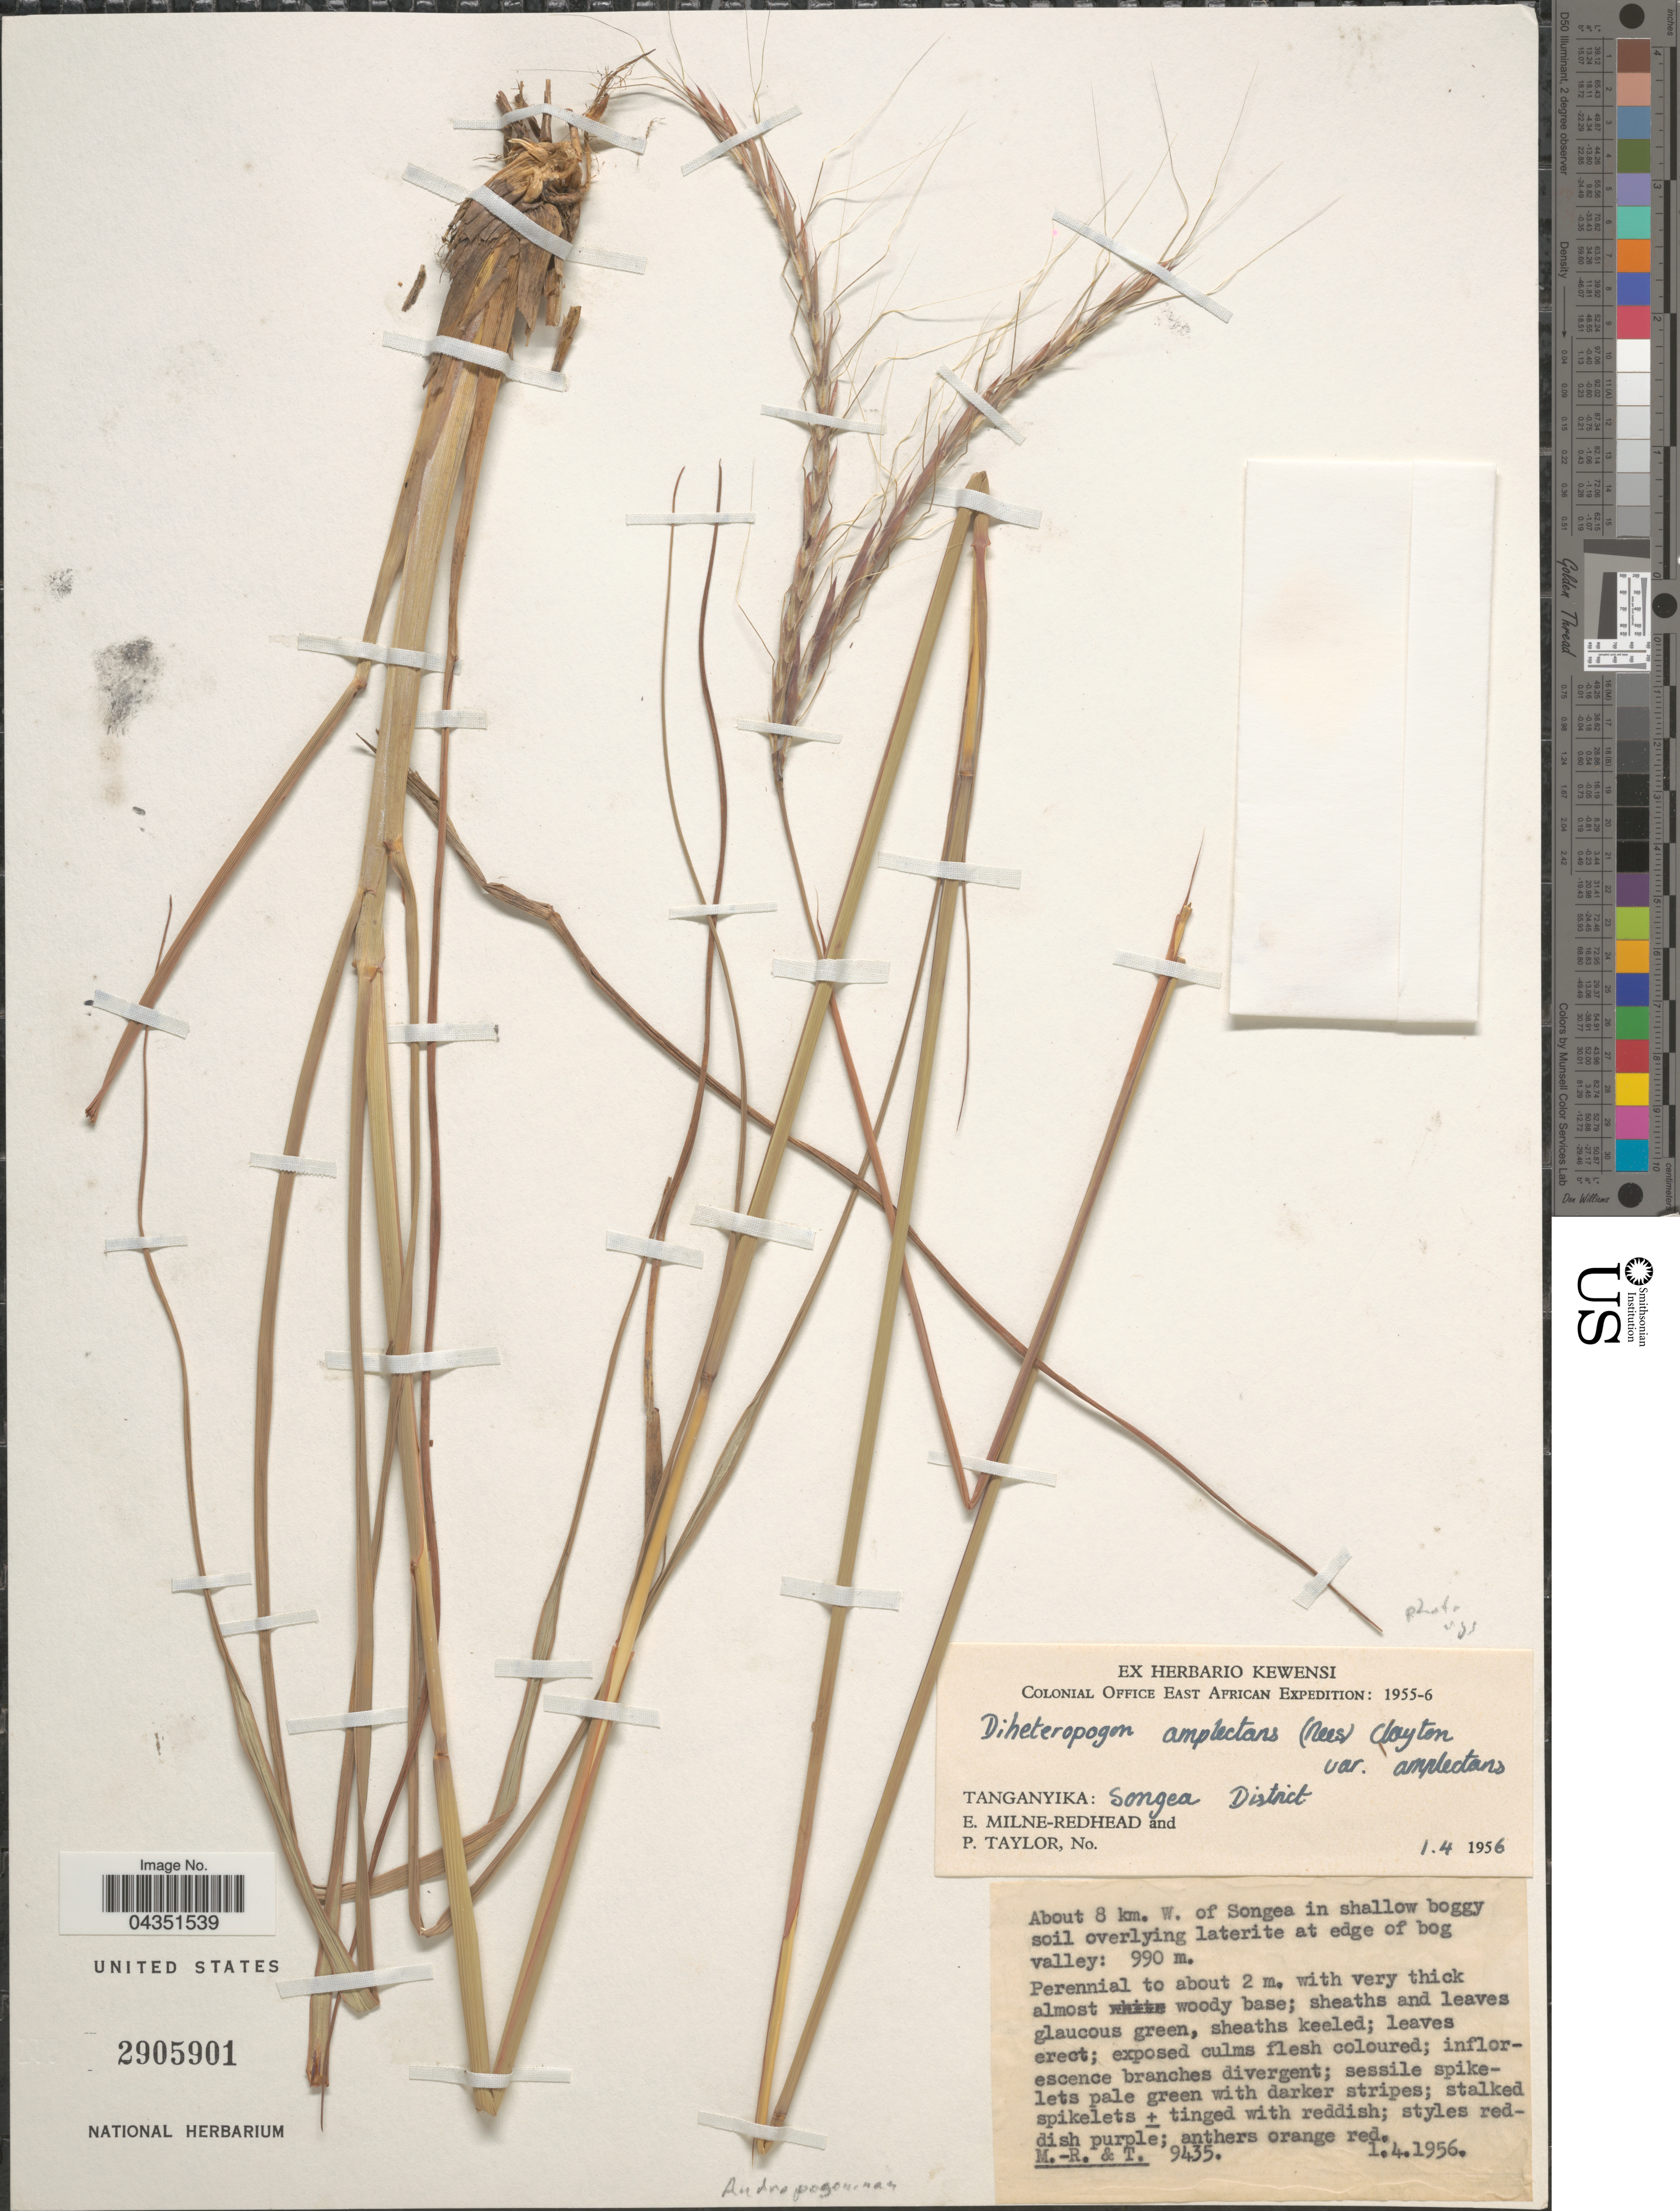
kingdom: Plantae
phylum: Tracheophyta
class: Liliopsida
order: Poales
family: Poaceae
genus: Diheteropogon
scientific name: Diheteropogon amplectens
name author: (Nees) Clayton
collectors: E. W. Milne-Redhead & P. Taylor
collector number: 9435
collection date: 1956-04-01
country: Tanzania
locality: Colonial Office East African Expedition: 1955-6. Tanganyika: Songea District. About 8 km. W. of Songea in shallow boggy soil overlying laterite at edge of bog valley.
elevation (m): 990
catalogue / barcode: US 2905901